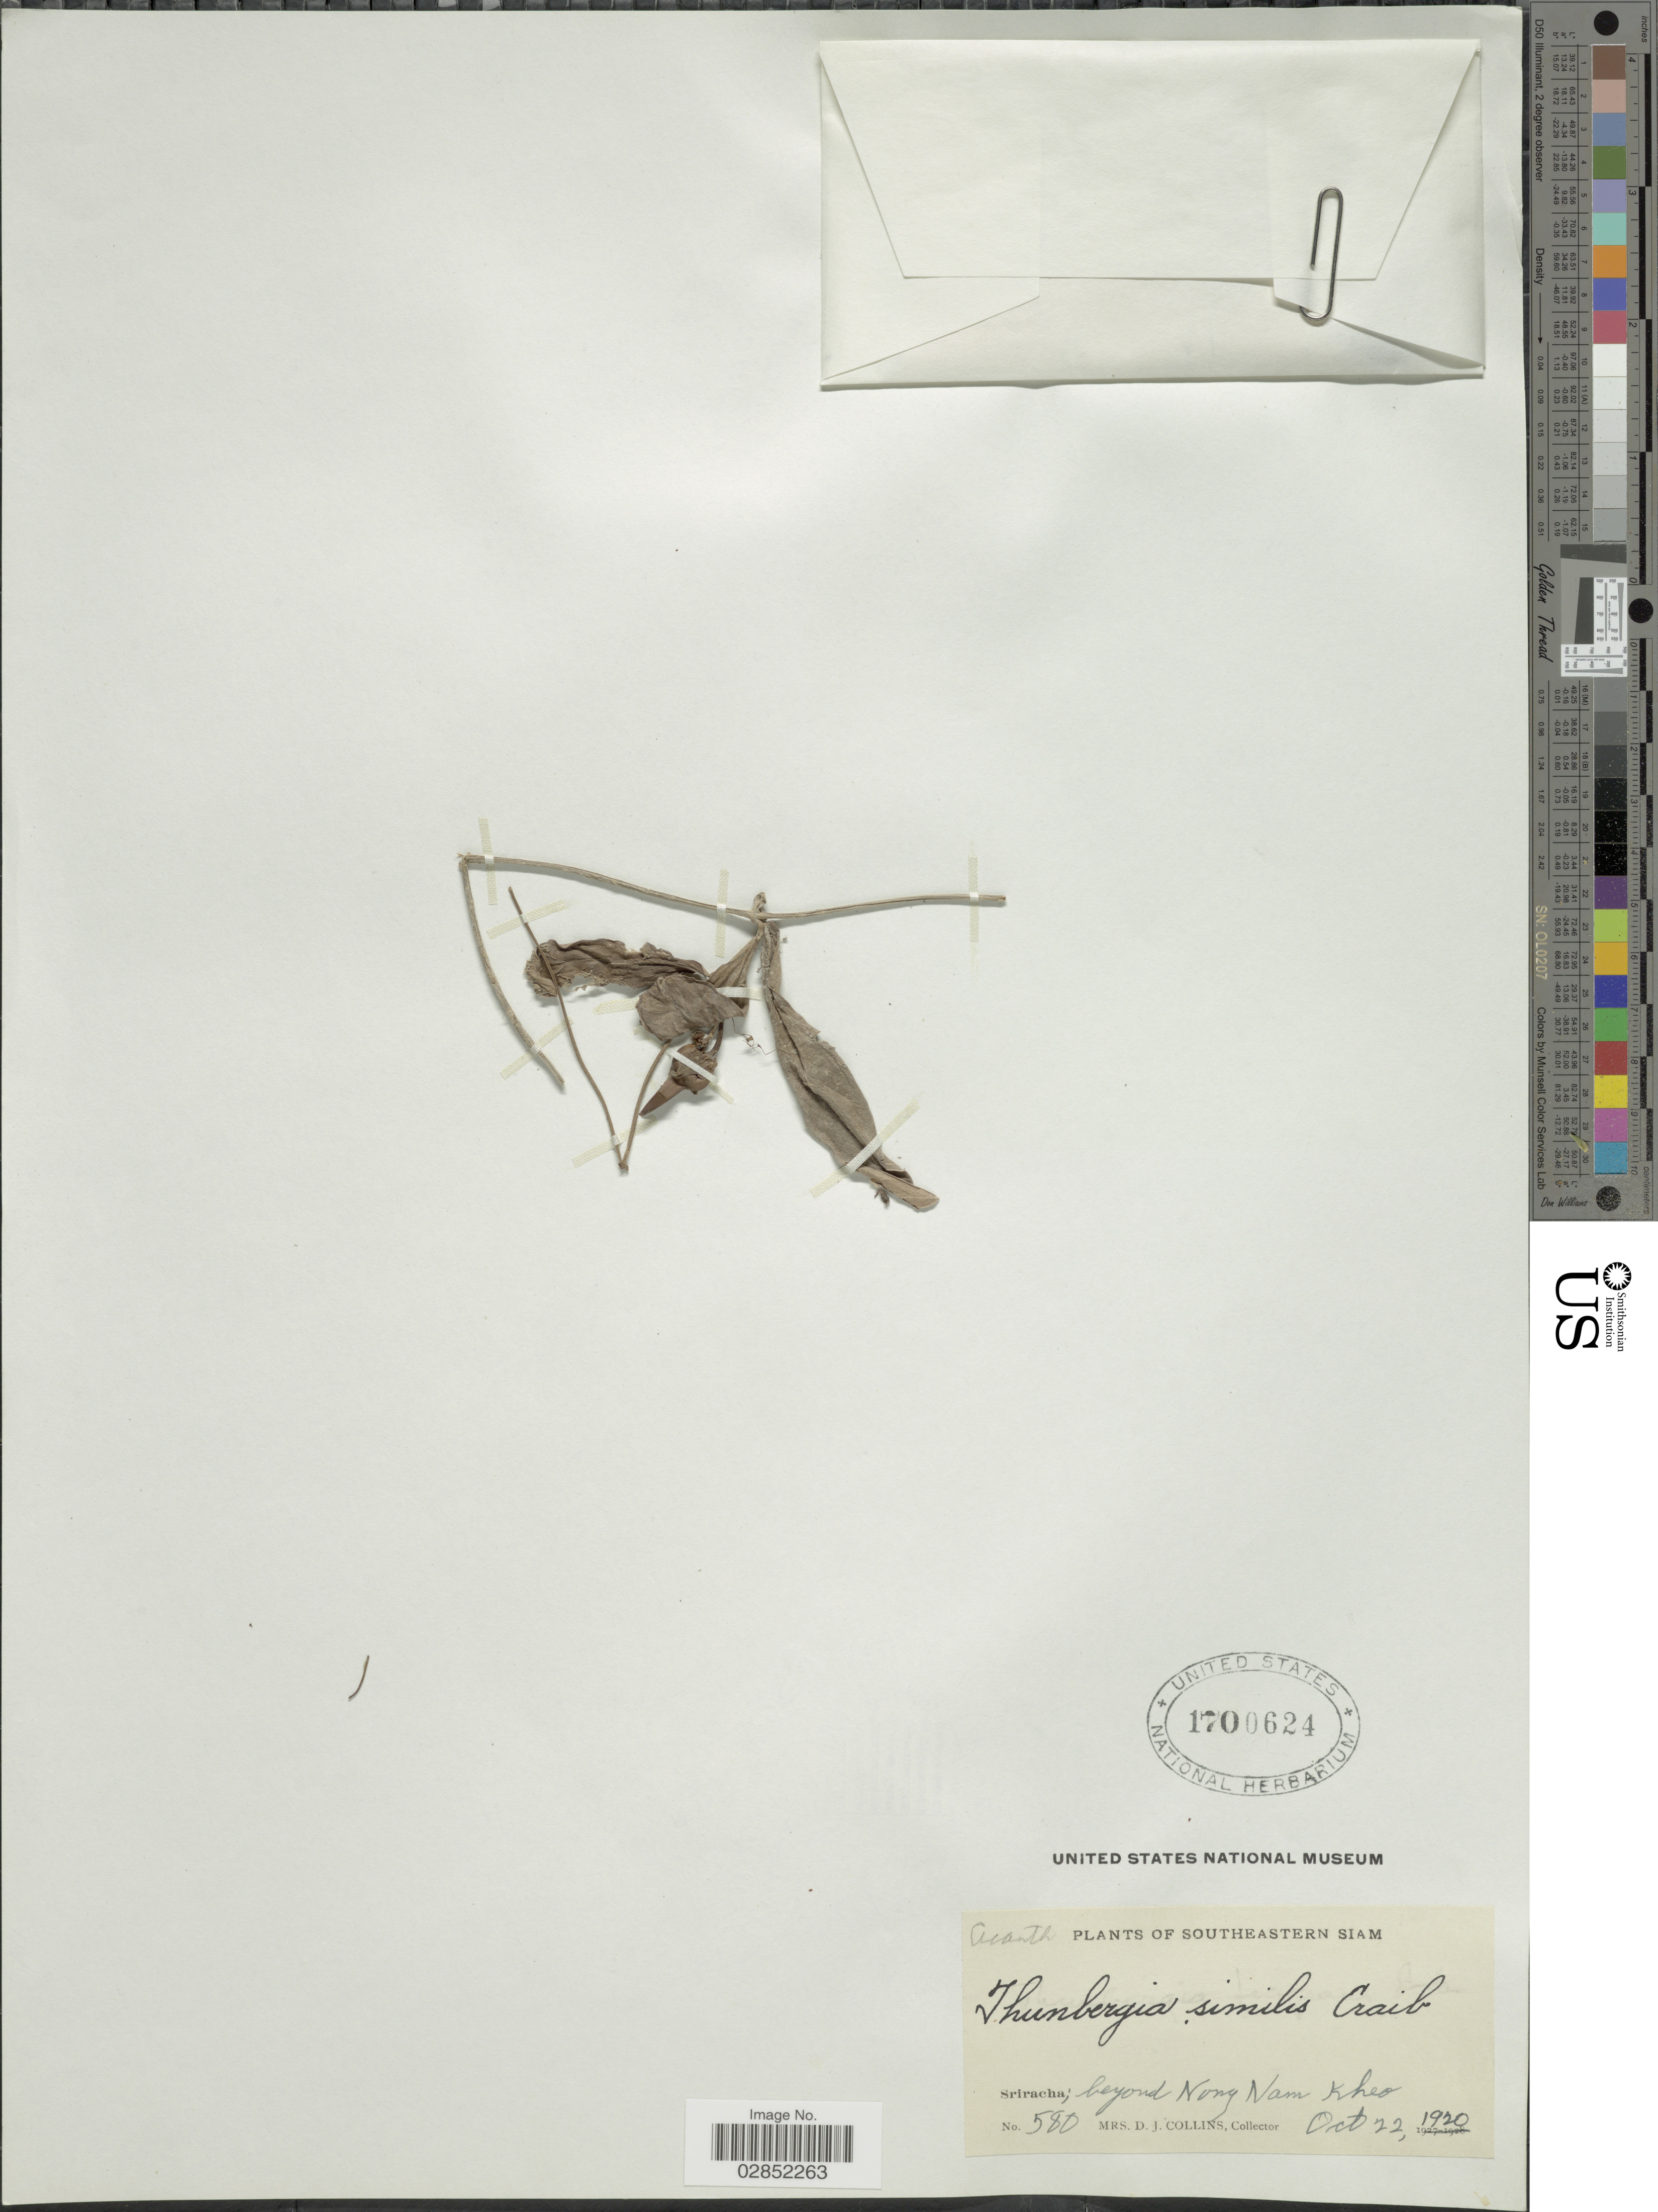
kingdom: Plantae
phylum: Tracheophyta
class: Magnoliopsida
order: Lamiales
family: Acanthaceae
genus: Thunbergia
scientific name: Thunbergia similis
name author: Craib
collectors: Mrs. D. J. Collins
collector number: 580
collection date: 1920-10-22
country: Thailand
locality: Southeastern Siam. Sriracha; beyond Nong Nam Kheo.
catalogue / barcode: US 1700624